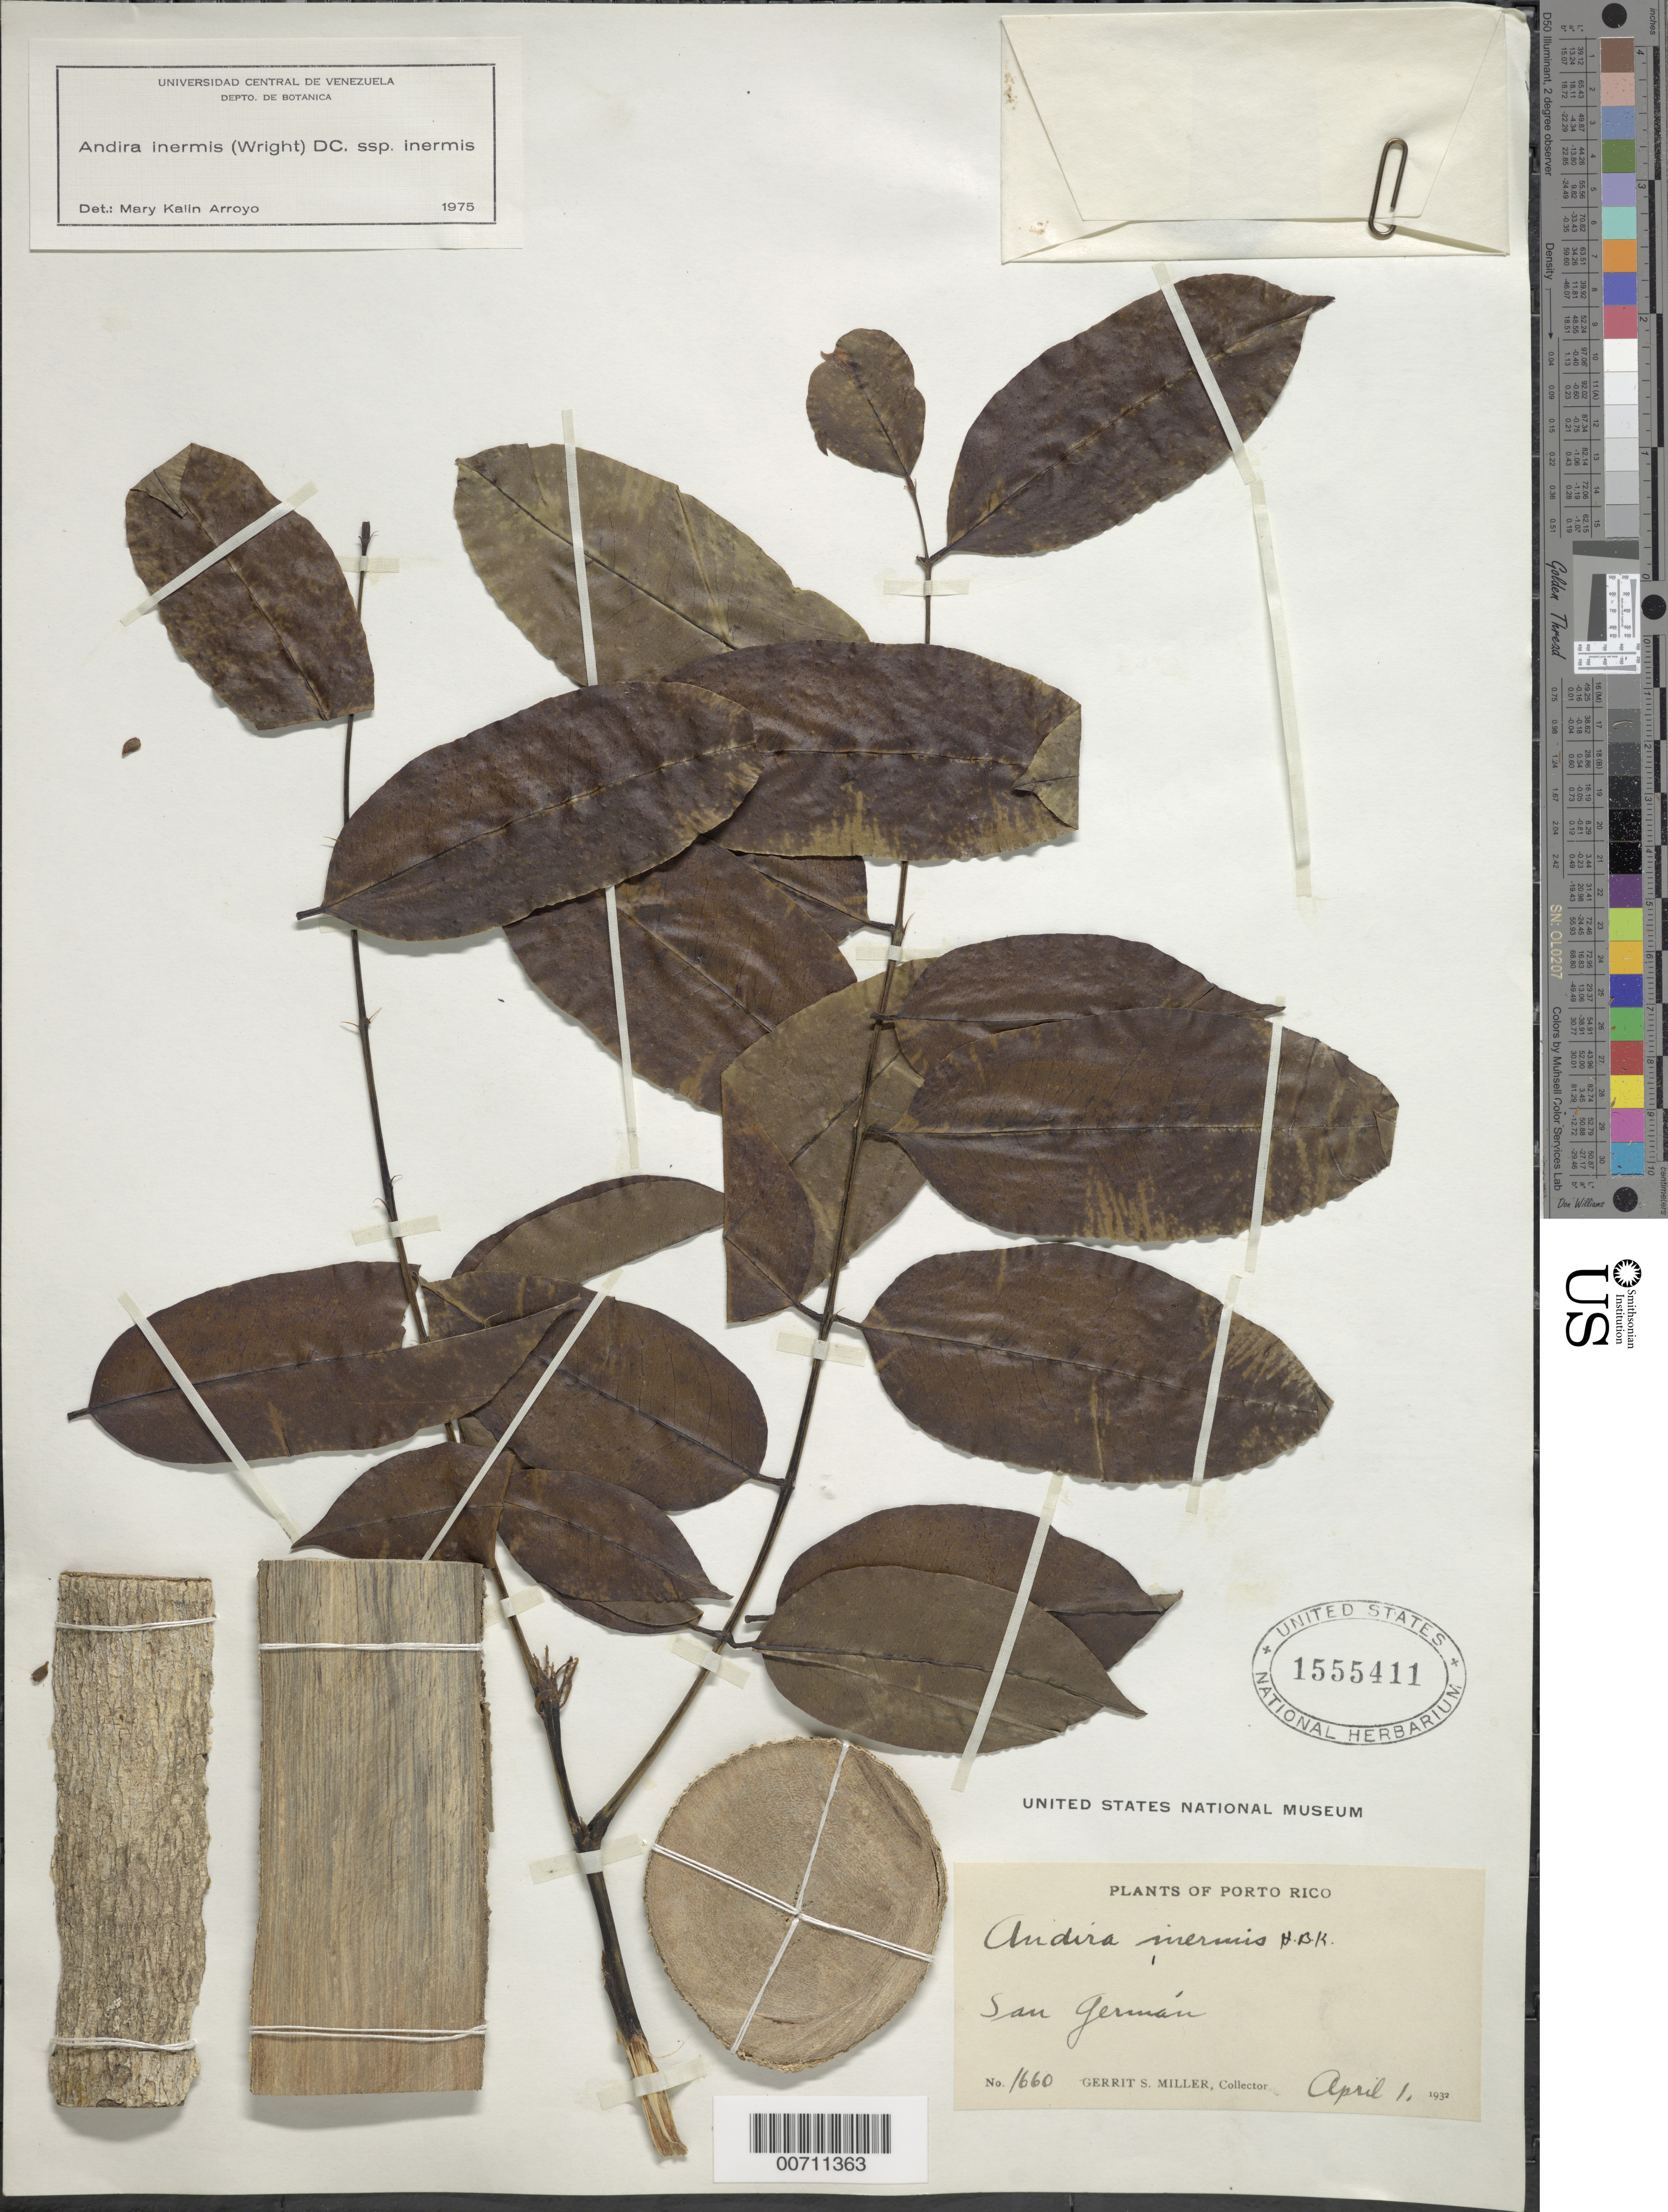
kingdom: Plantae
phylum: Tracheophyta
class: Magnoliopsida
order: Fabales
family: Fabaceae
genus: Andira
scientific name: Andira inermis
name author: (W. Wright) Kunth ex DC.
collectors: G. S. Miller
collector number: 1660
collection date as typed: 01 Apr 1932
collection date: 1932-04-01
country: Puerto Rico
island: Greater Antilles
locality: San German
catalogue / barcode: US 1555411